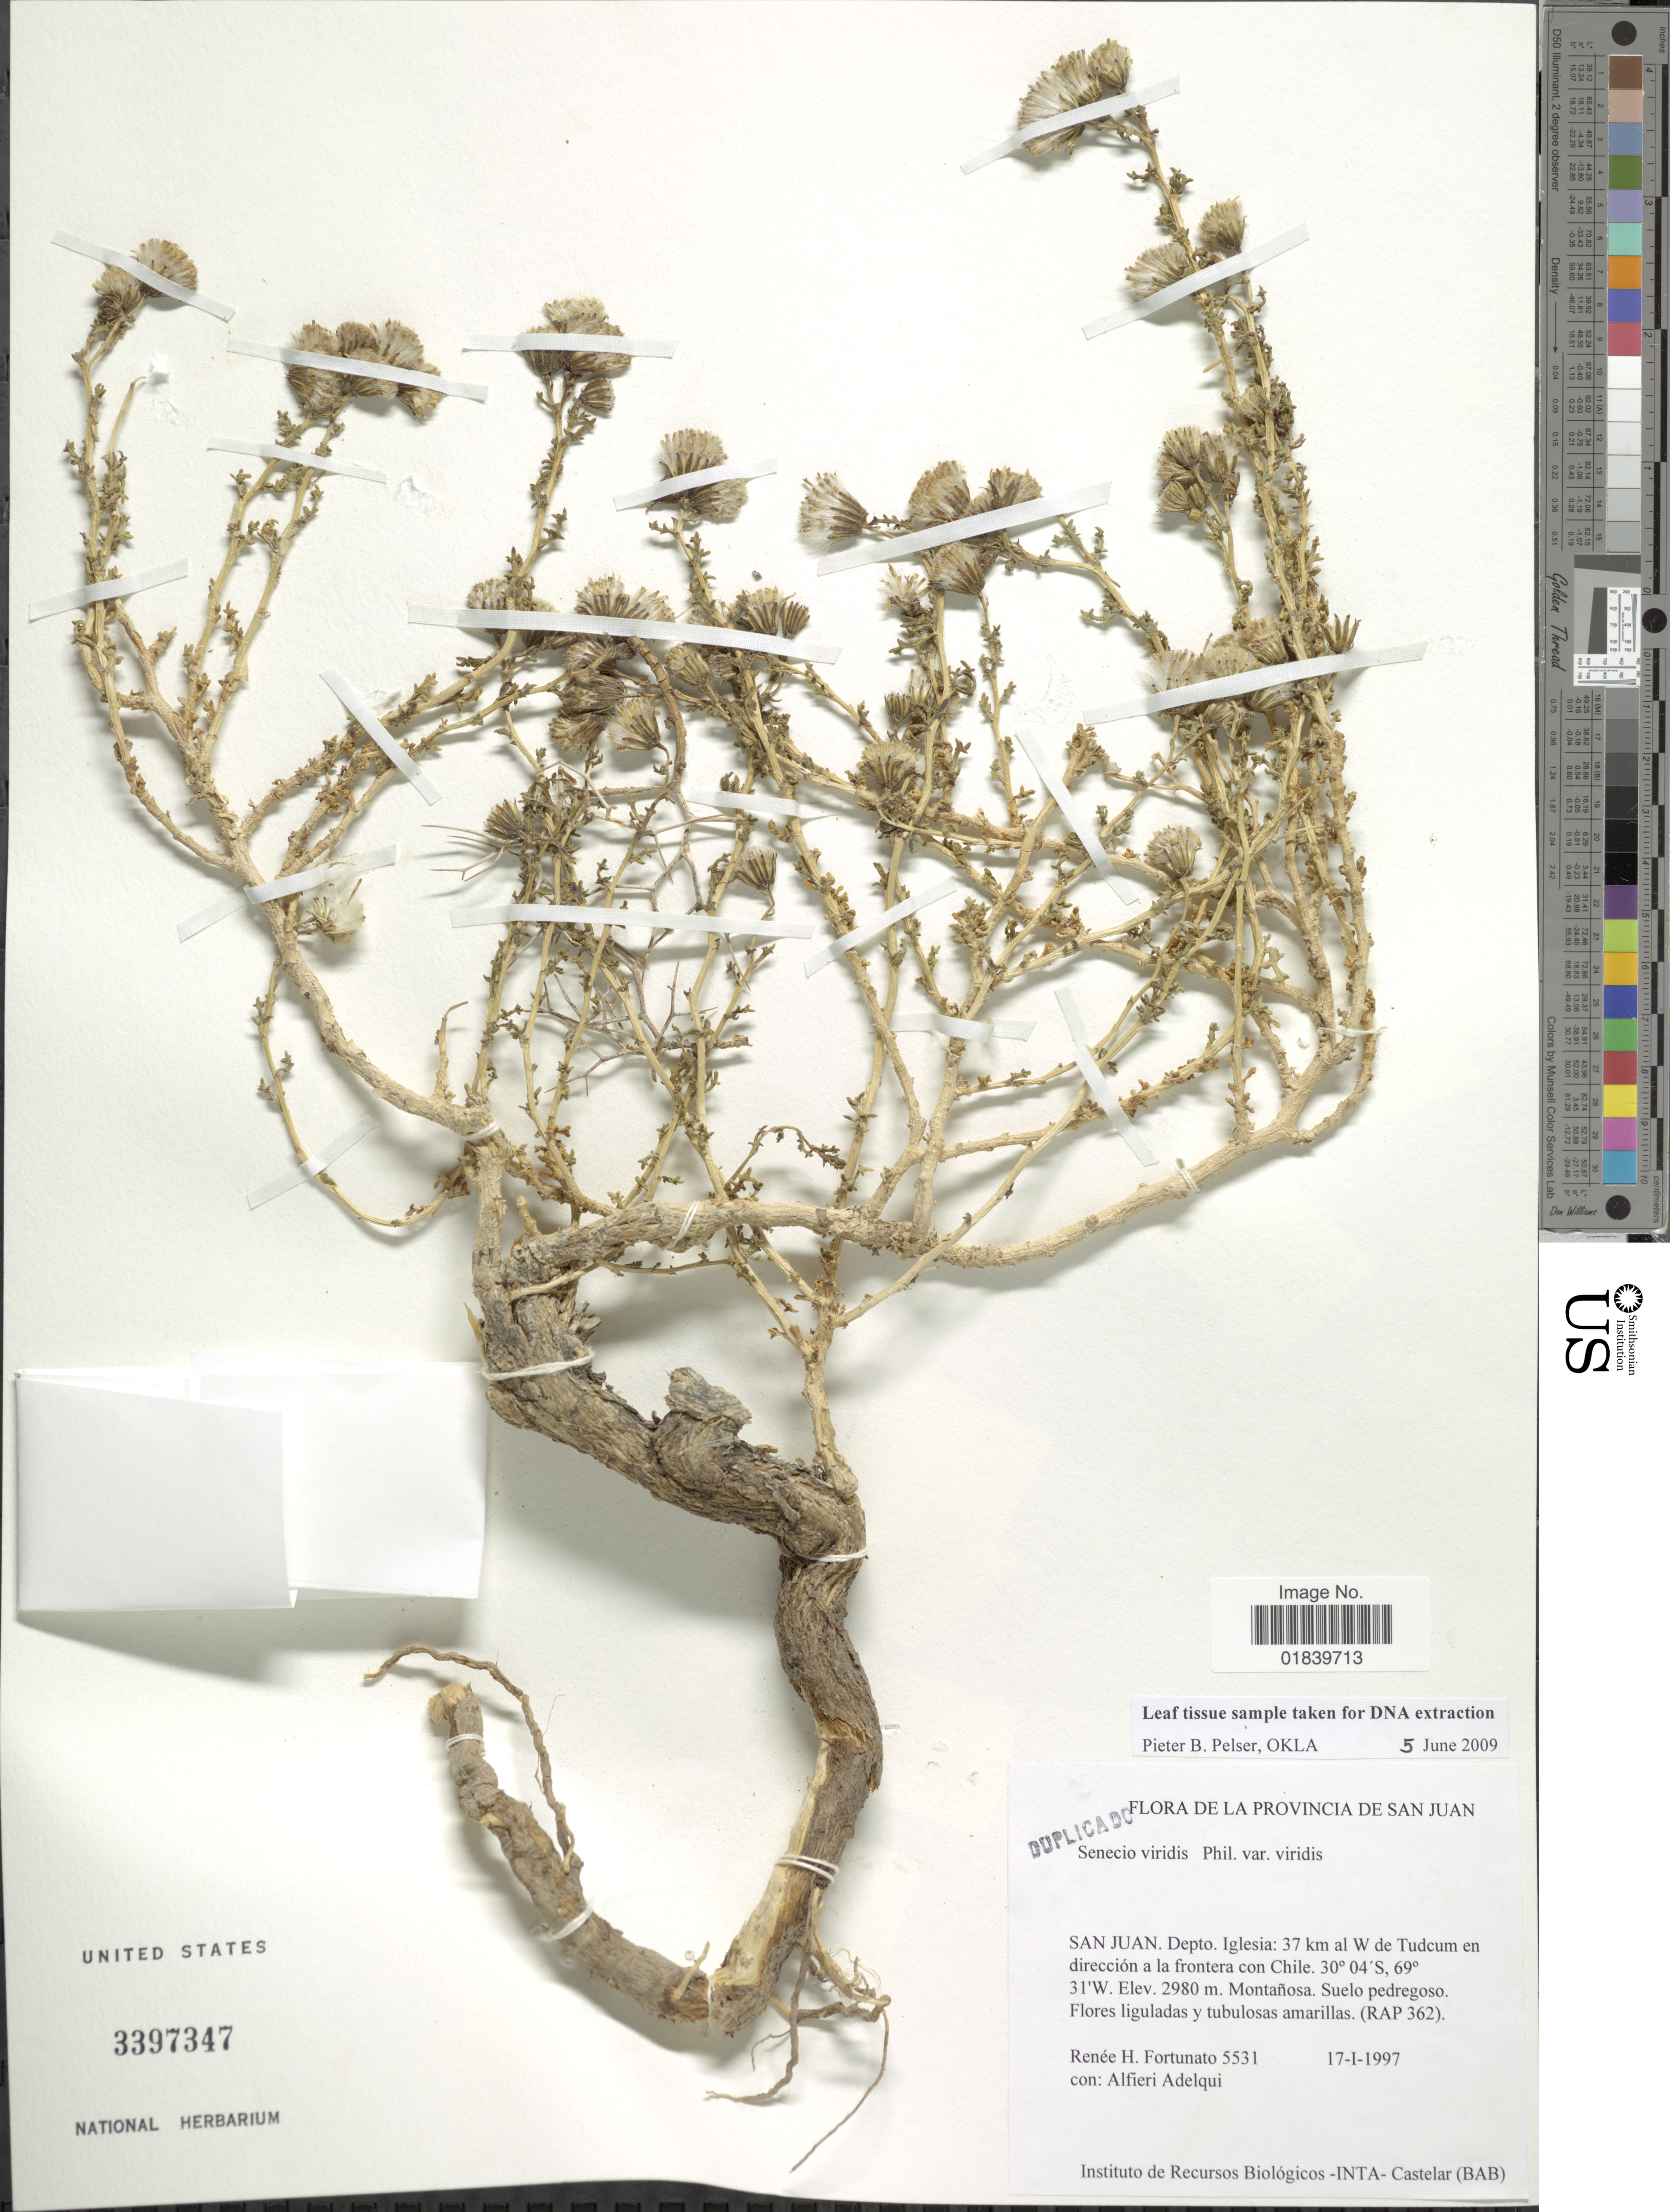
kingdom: Plantae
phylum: Tracheophyta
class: Magnoliopsida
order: Asterales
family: Asteraceae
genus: Senecio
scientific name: Senecio viridis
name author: Phil.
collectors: R. H. Fortunato & A. Alfieri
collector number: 5531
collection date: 1997-01-17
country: Argentina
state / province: San Juan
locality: San Juan. Dept. Iglesia: 37 km al W de Tudcum en direccion a la frontera con Chile.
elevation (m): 2980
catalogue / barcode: US 3397347